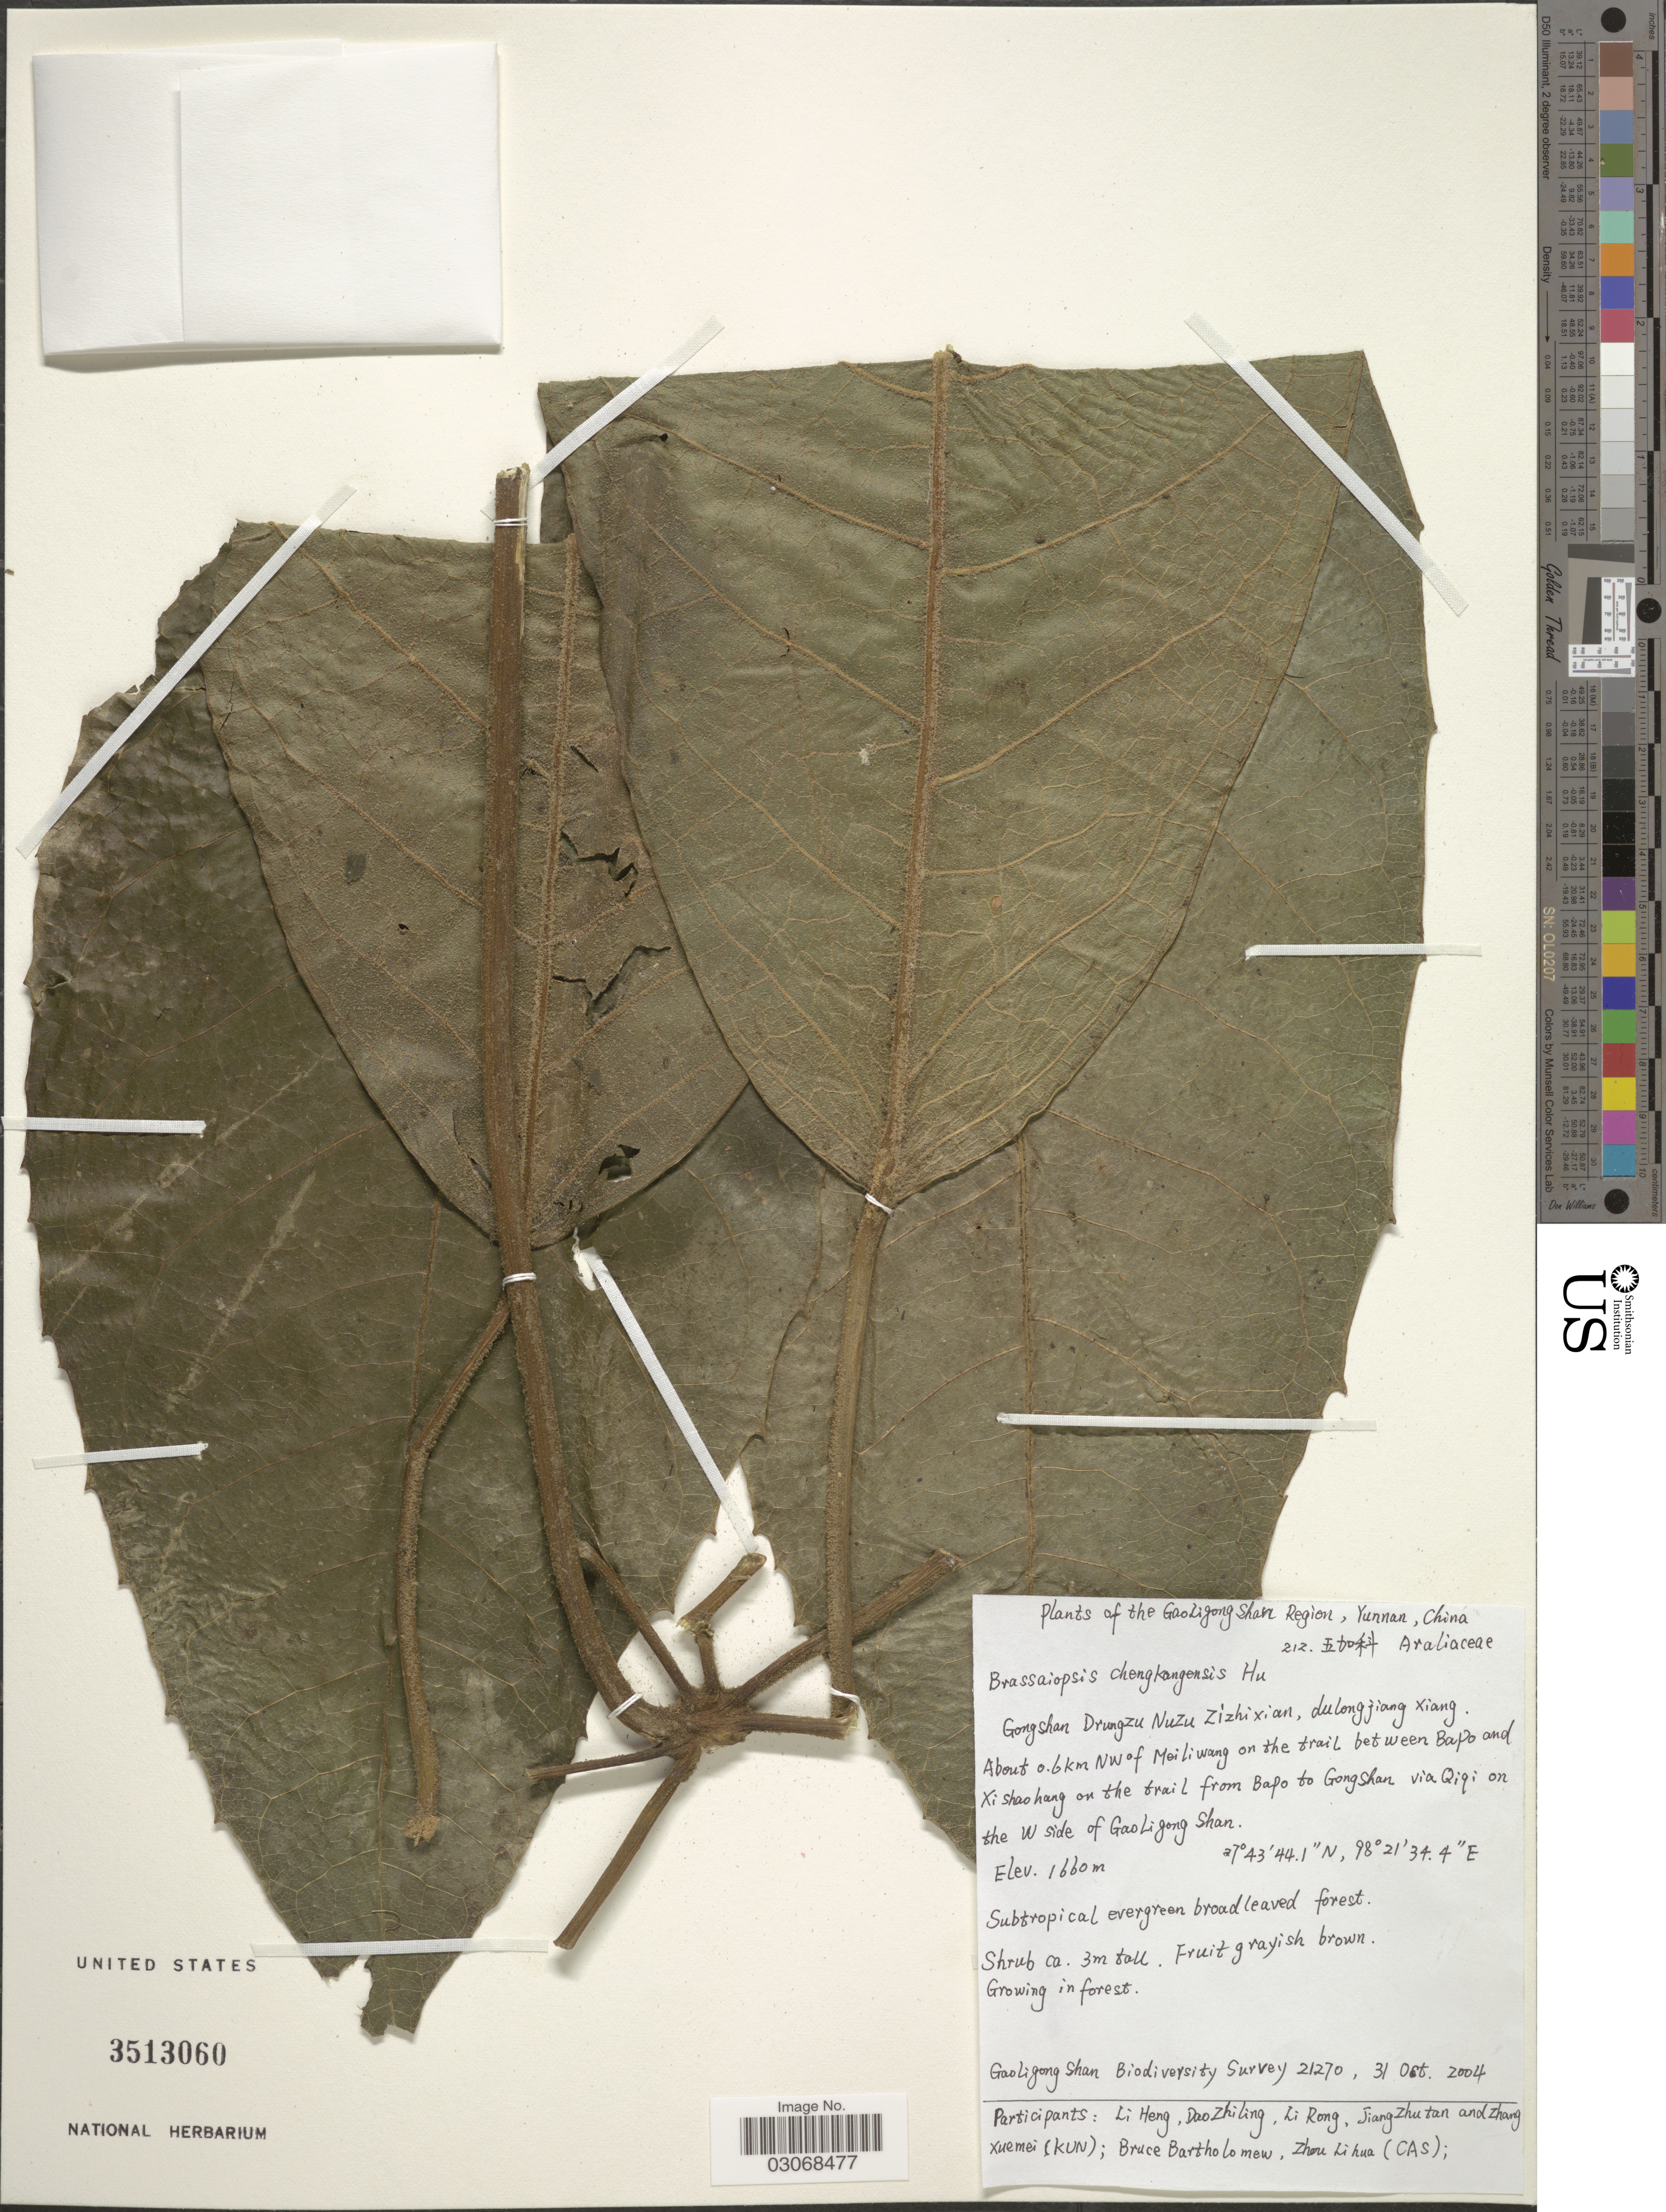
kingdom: Plantae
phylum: Tracheophyta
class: Magnoliopsida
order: Apiales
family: Araliaceae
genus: Brassaiopsis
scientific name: Brassaiopsis chengkangensis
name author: Hu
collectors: Gaoligong Shan Biodiversity Survey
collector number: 21270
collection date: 2004-10-31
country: China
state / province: Yunnan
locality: The Gaoligong Shan Region, Gongshan Drungzu Nuzu Zizhixian, Lulongziang Xiang, About 0.6 Km NW of Mailiwang on the trail between Bapo and Xi Shaohang on the trail from Bapo to Gongshan via Qiqi on the W side of Gaoligong Shan.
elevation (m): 1660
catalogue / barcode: US 3513060